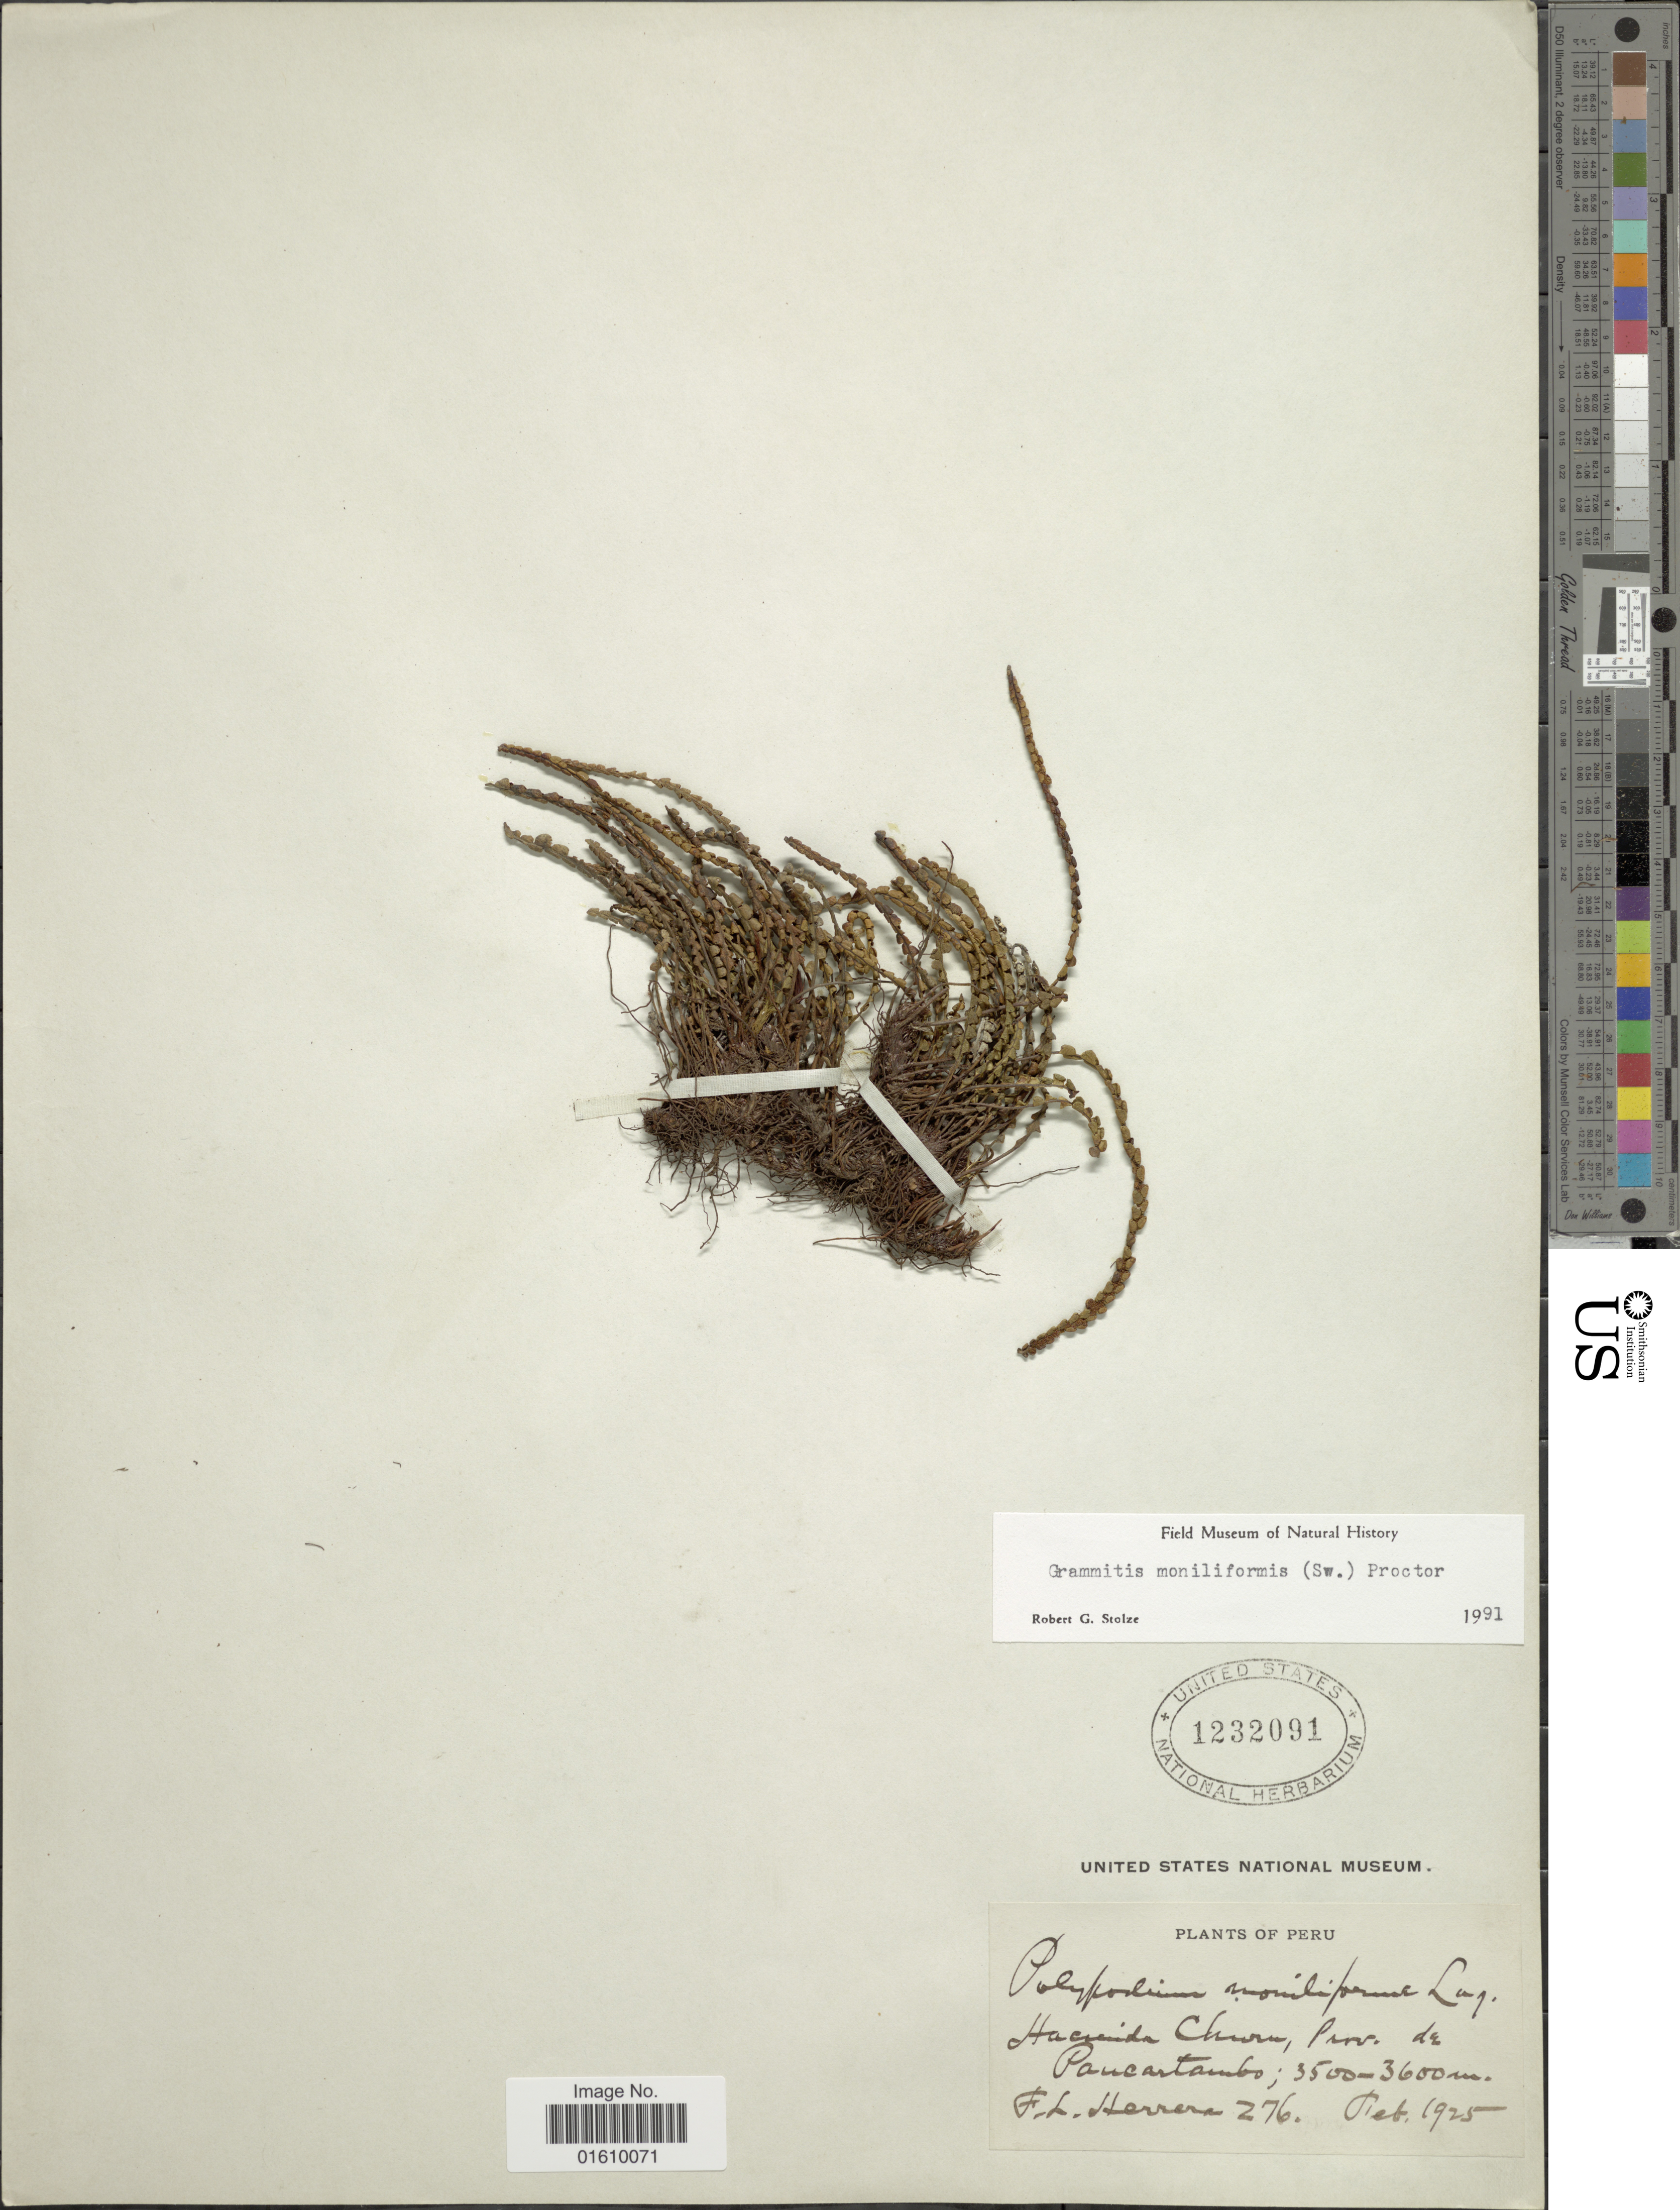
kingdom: Plantae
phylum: Tracheophyta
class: Polypodiopsida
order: Polypodiales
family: Polypodiaceae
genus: Melpomene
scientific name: Melpomene moniliformis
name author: (Lag. ex Sw.) A.R. Sm. & R.C. Moran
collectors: F. L. Herrera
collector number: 276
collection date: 1925-02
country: Peru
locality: Hacienda Churon, Prov.da Paucartambo.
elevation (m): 3500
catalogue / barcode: US 1232091